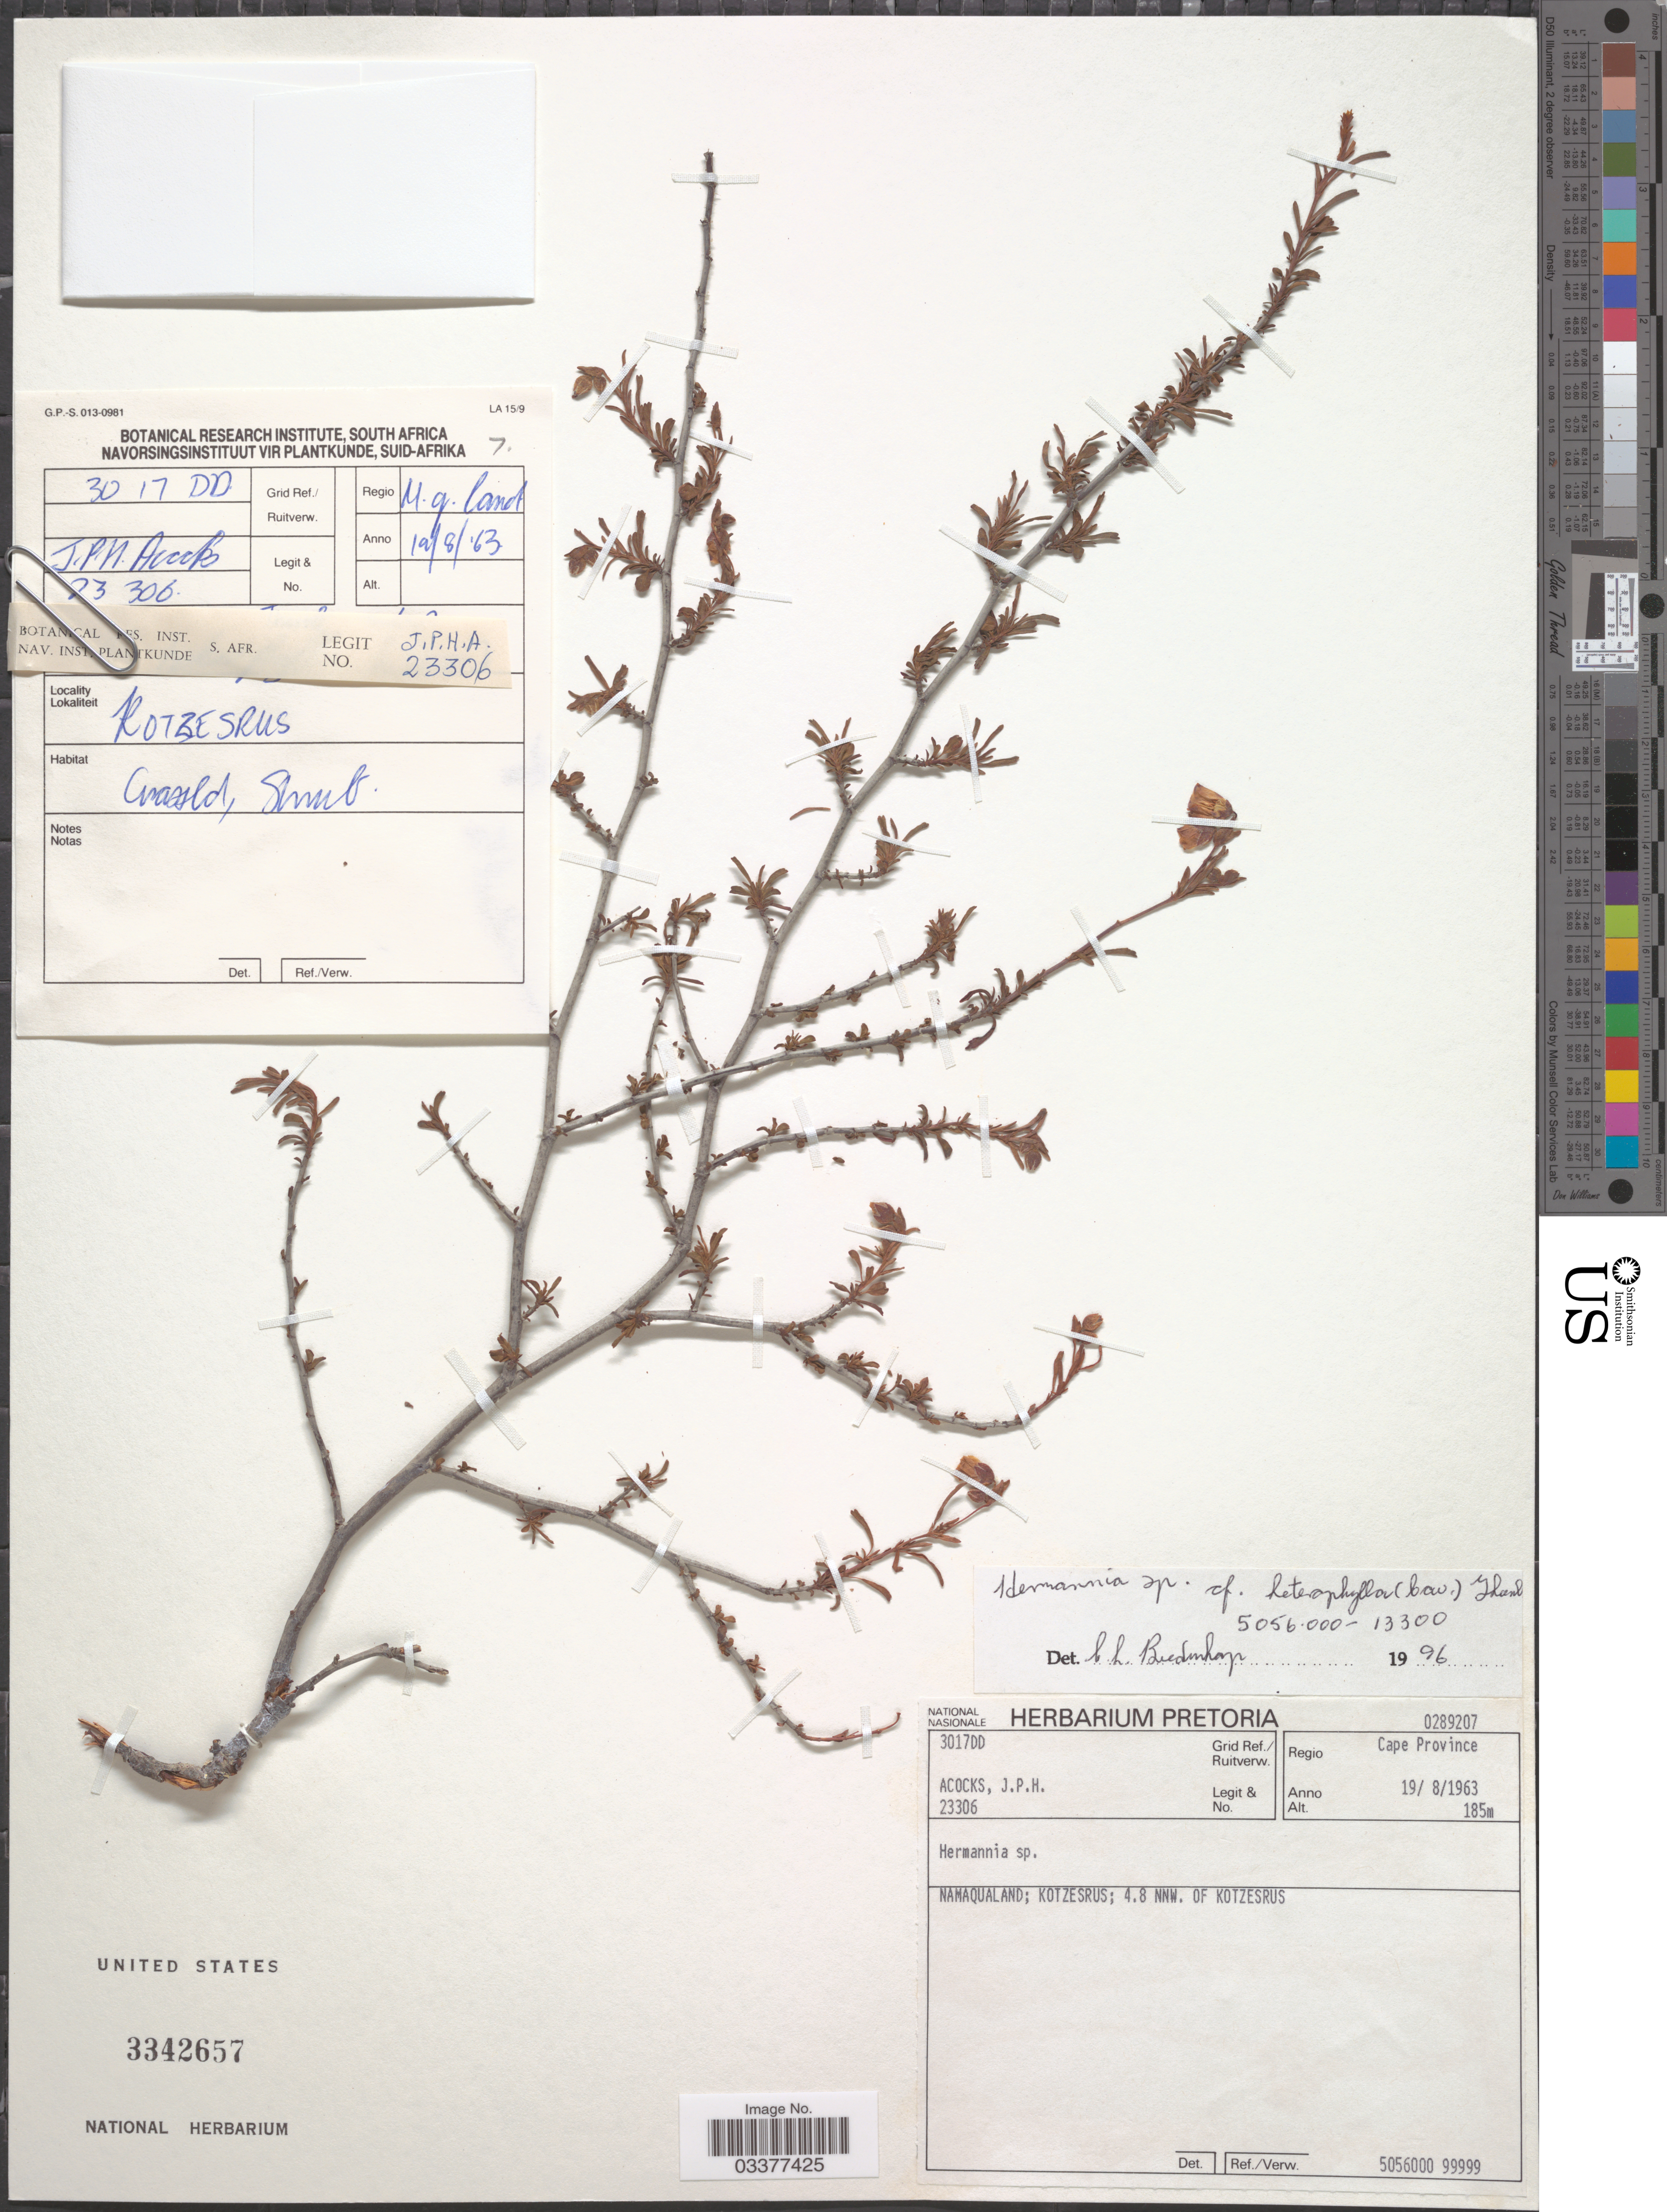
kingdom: Plantae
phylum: Tracheophyta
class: Magnoliopsida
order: Malvales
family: Malvaceae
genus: Hermannia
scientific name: Hermannia heterophylla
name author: Thunb.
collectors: J. P. Acocks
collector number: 23306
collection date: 1963-08-19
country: South Africa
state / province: Northern Cape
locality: Grid Ref./ Ruitverw. 3017DD. Namaqualand; Kotzesrus; 4.8 NNW. of Kotzersrus. Regio M. q. land.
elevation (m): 185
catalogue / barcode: US 3342657